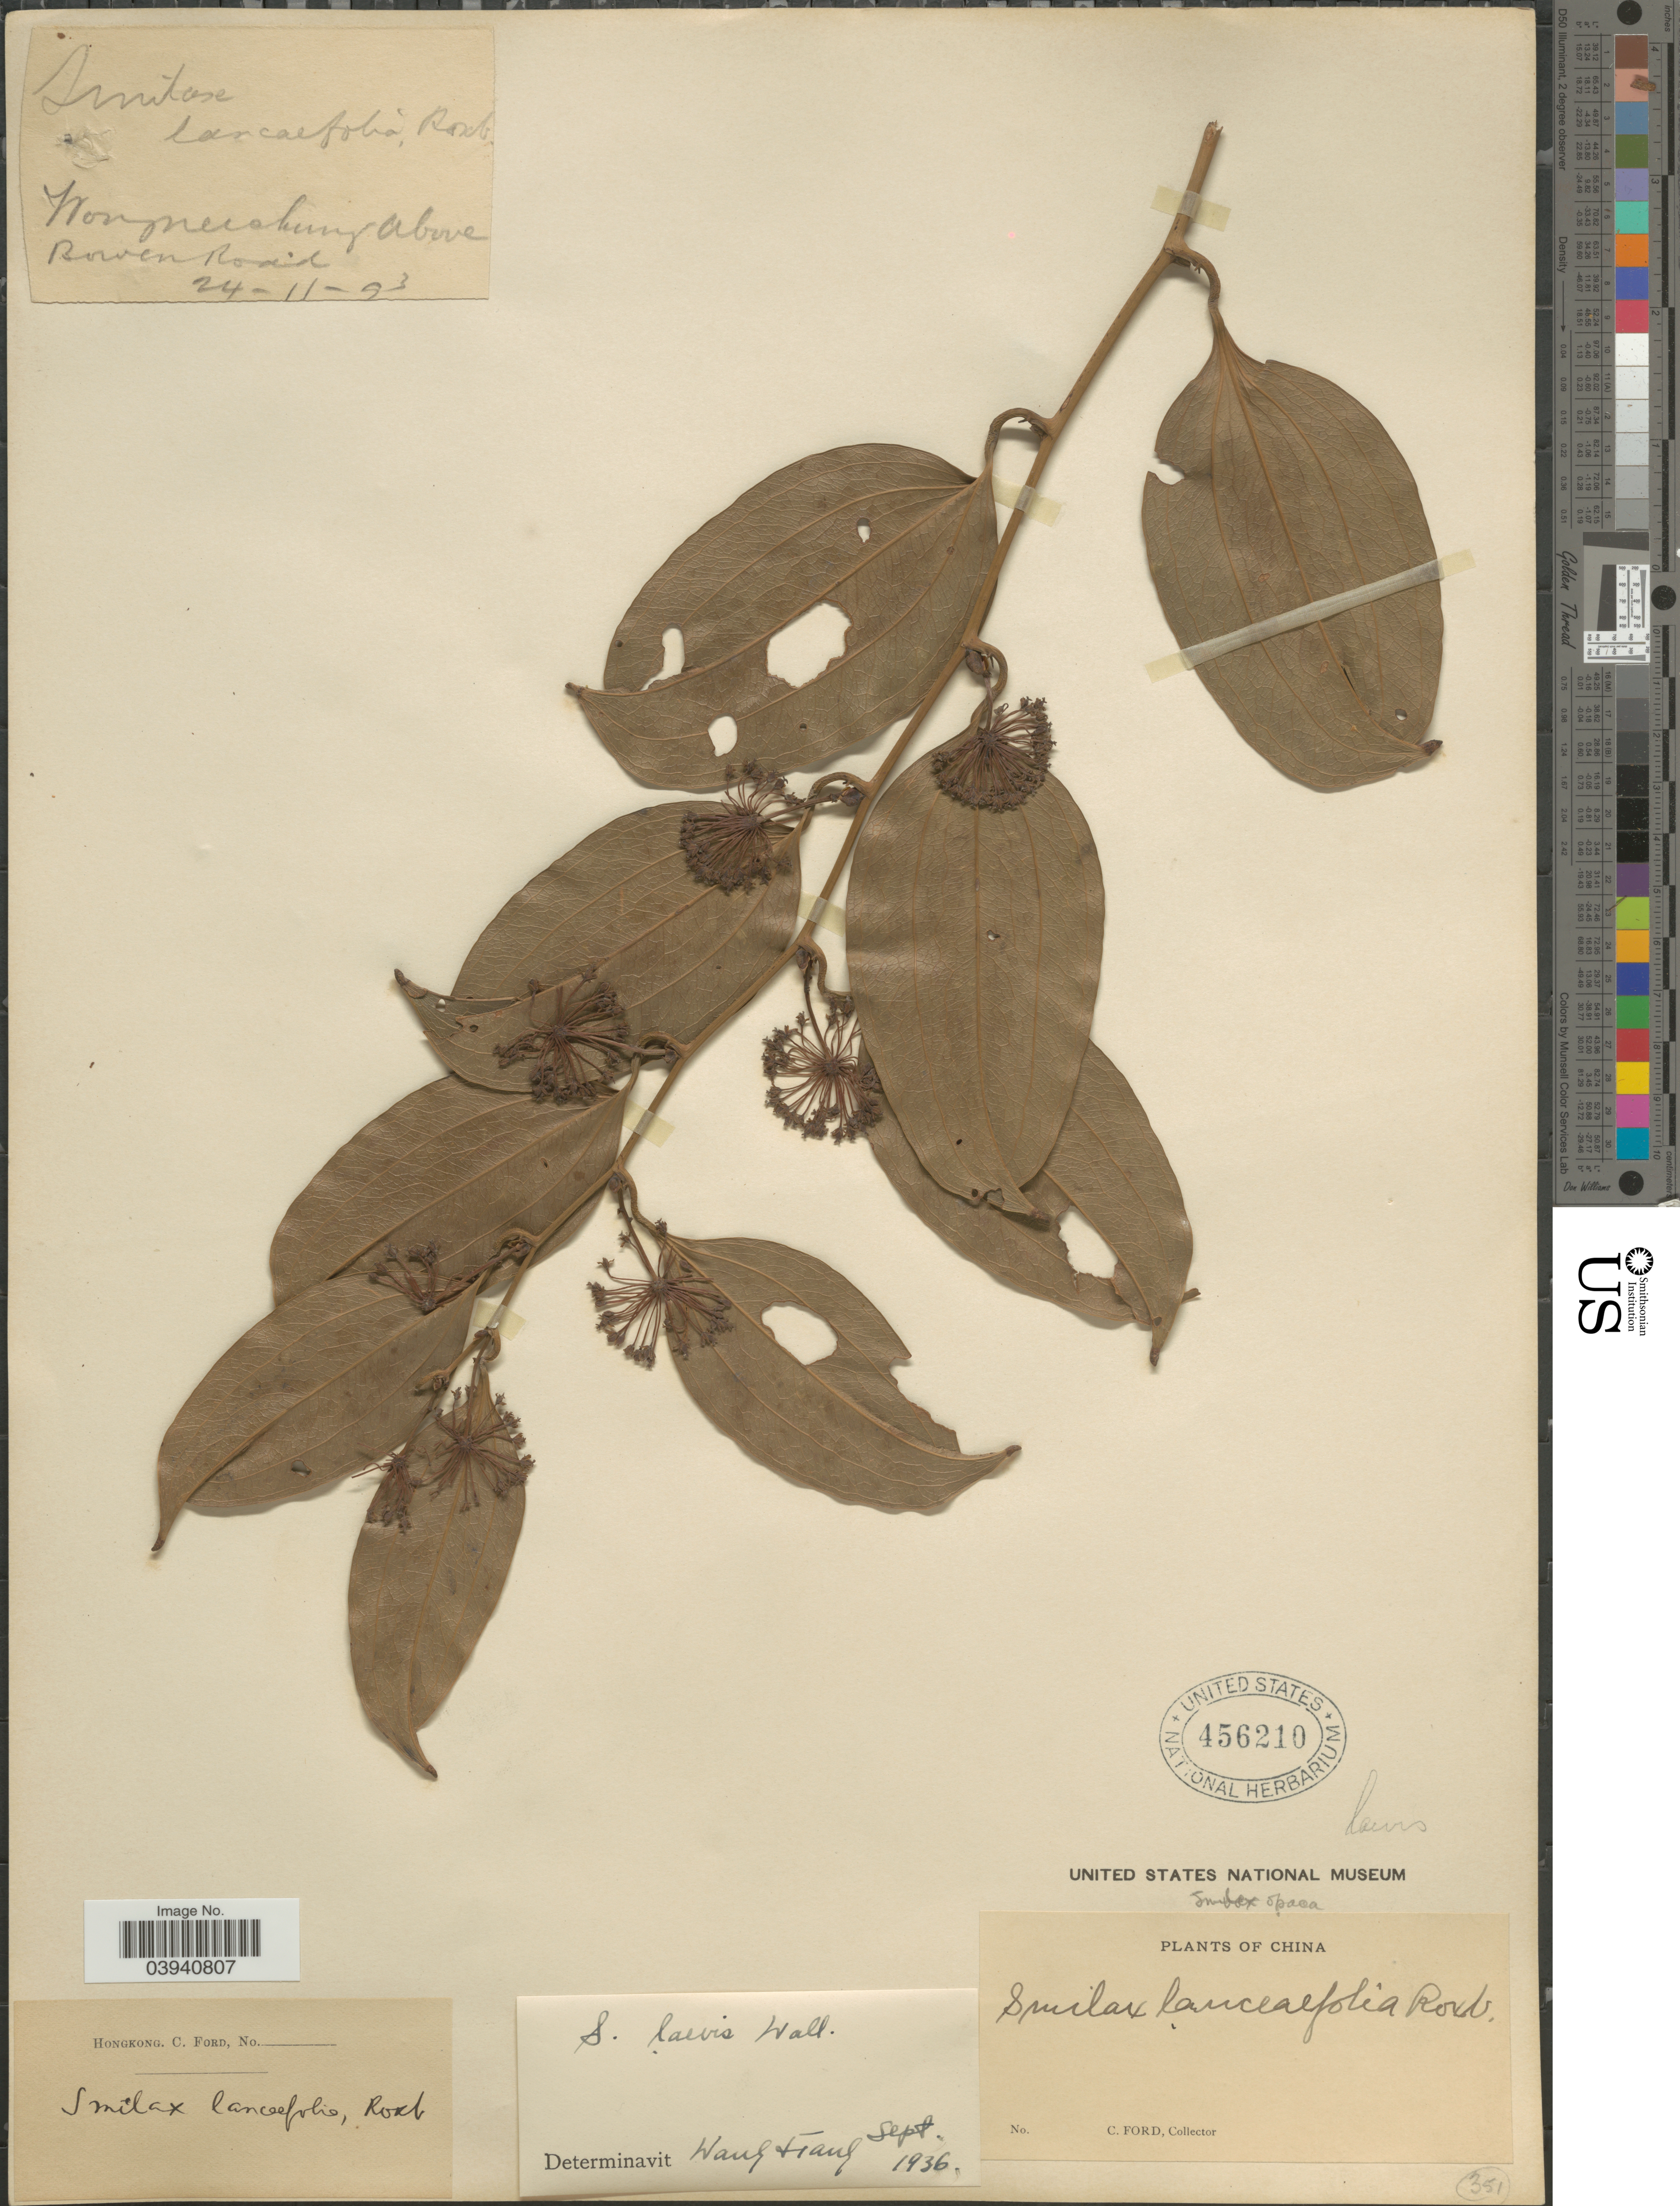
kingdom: Plantae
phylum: Tracheophyta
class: Liliopsida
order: Liliales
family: Smilacaceae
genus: Smilax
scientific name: Smilax lanceifolia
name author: Roxb.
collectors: C. Ford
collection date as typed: Transcribed d/m/y: 24/11/93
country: China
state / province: Hong Kong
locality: Wongneichung above Raven Road.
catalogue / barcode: US 456210